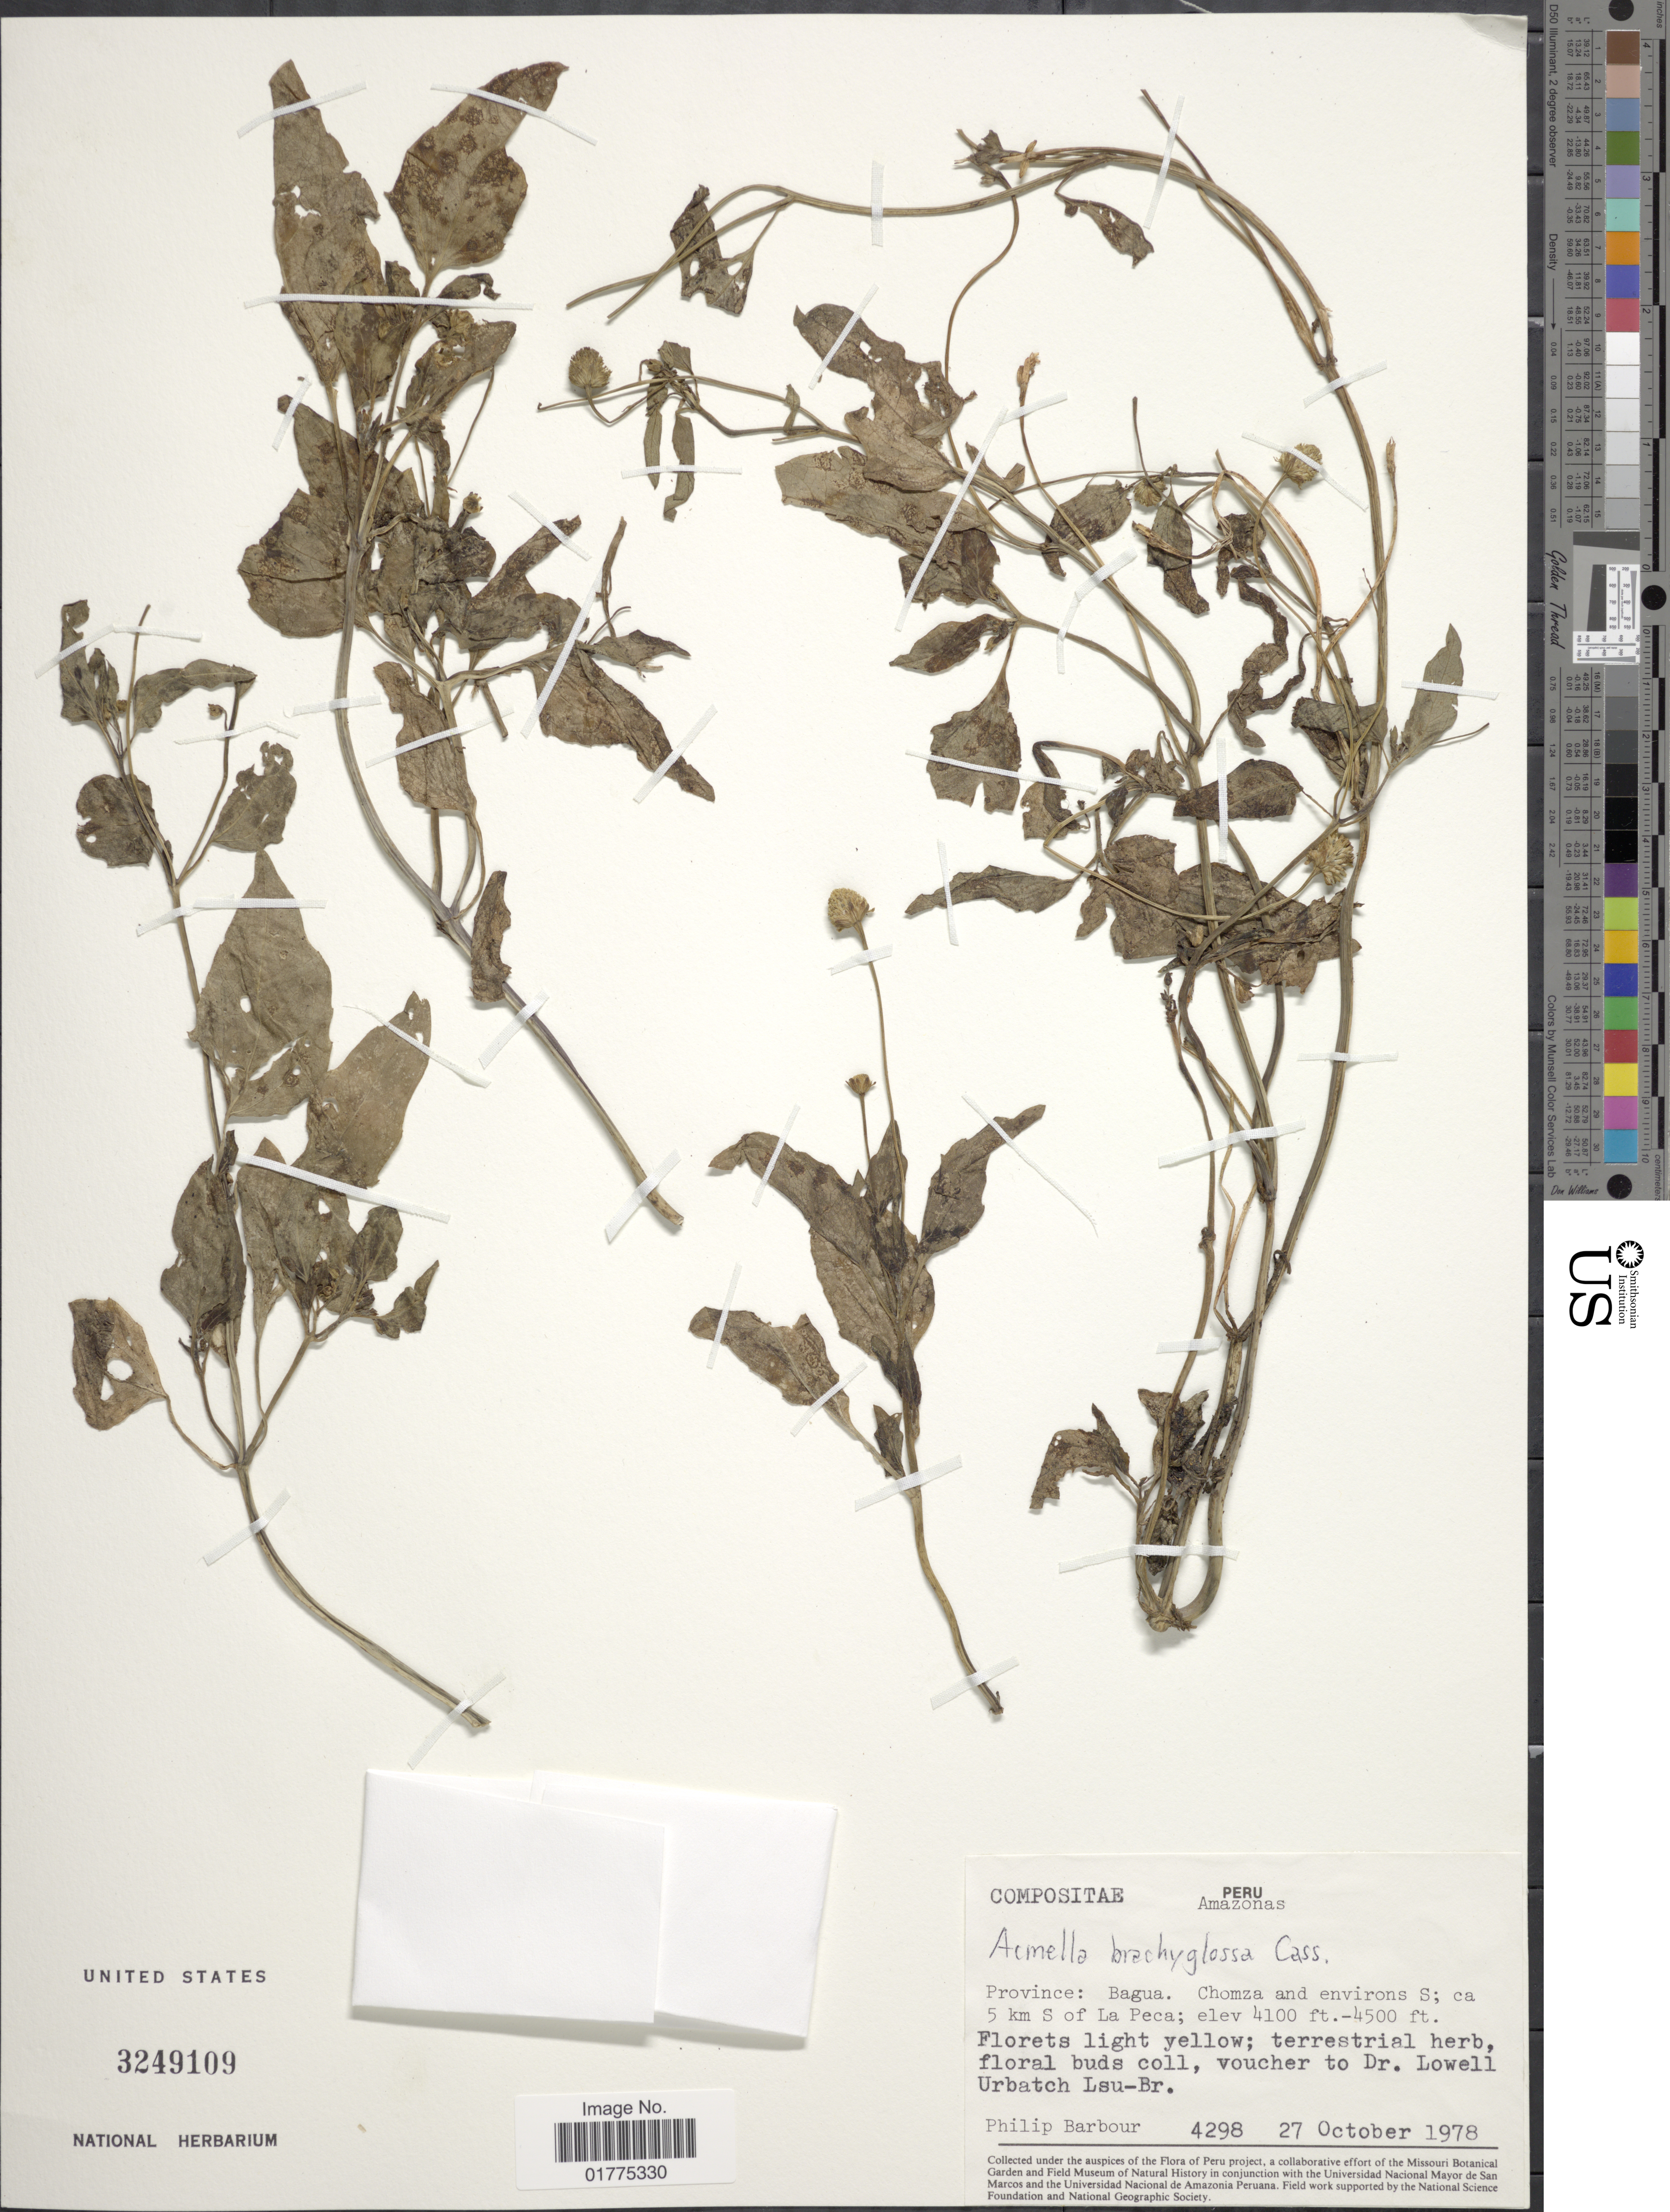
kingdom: Plantae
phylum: Tracheophyta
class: Magnoliopsida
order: Asterales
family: Asteraceae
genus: Acmella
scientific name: Acmella brachyglossa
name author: Cass.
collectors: P. Barbour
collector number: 4298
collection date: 1978-10-27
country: Peru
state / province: Amazonas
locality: Province: Bagua, Chomza and environs S, 5 km S of La Peca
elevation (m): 1250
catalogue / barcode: US 3249109